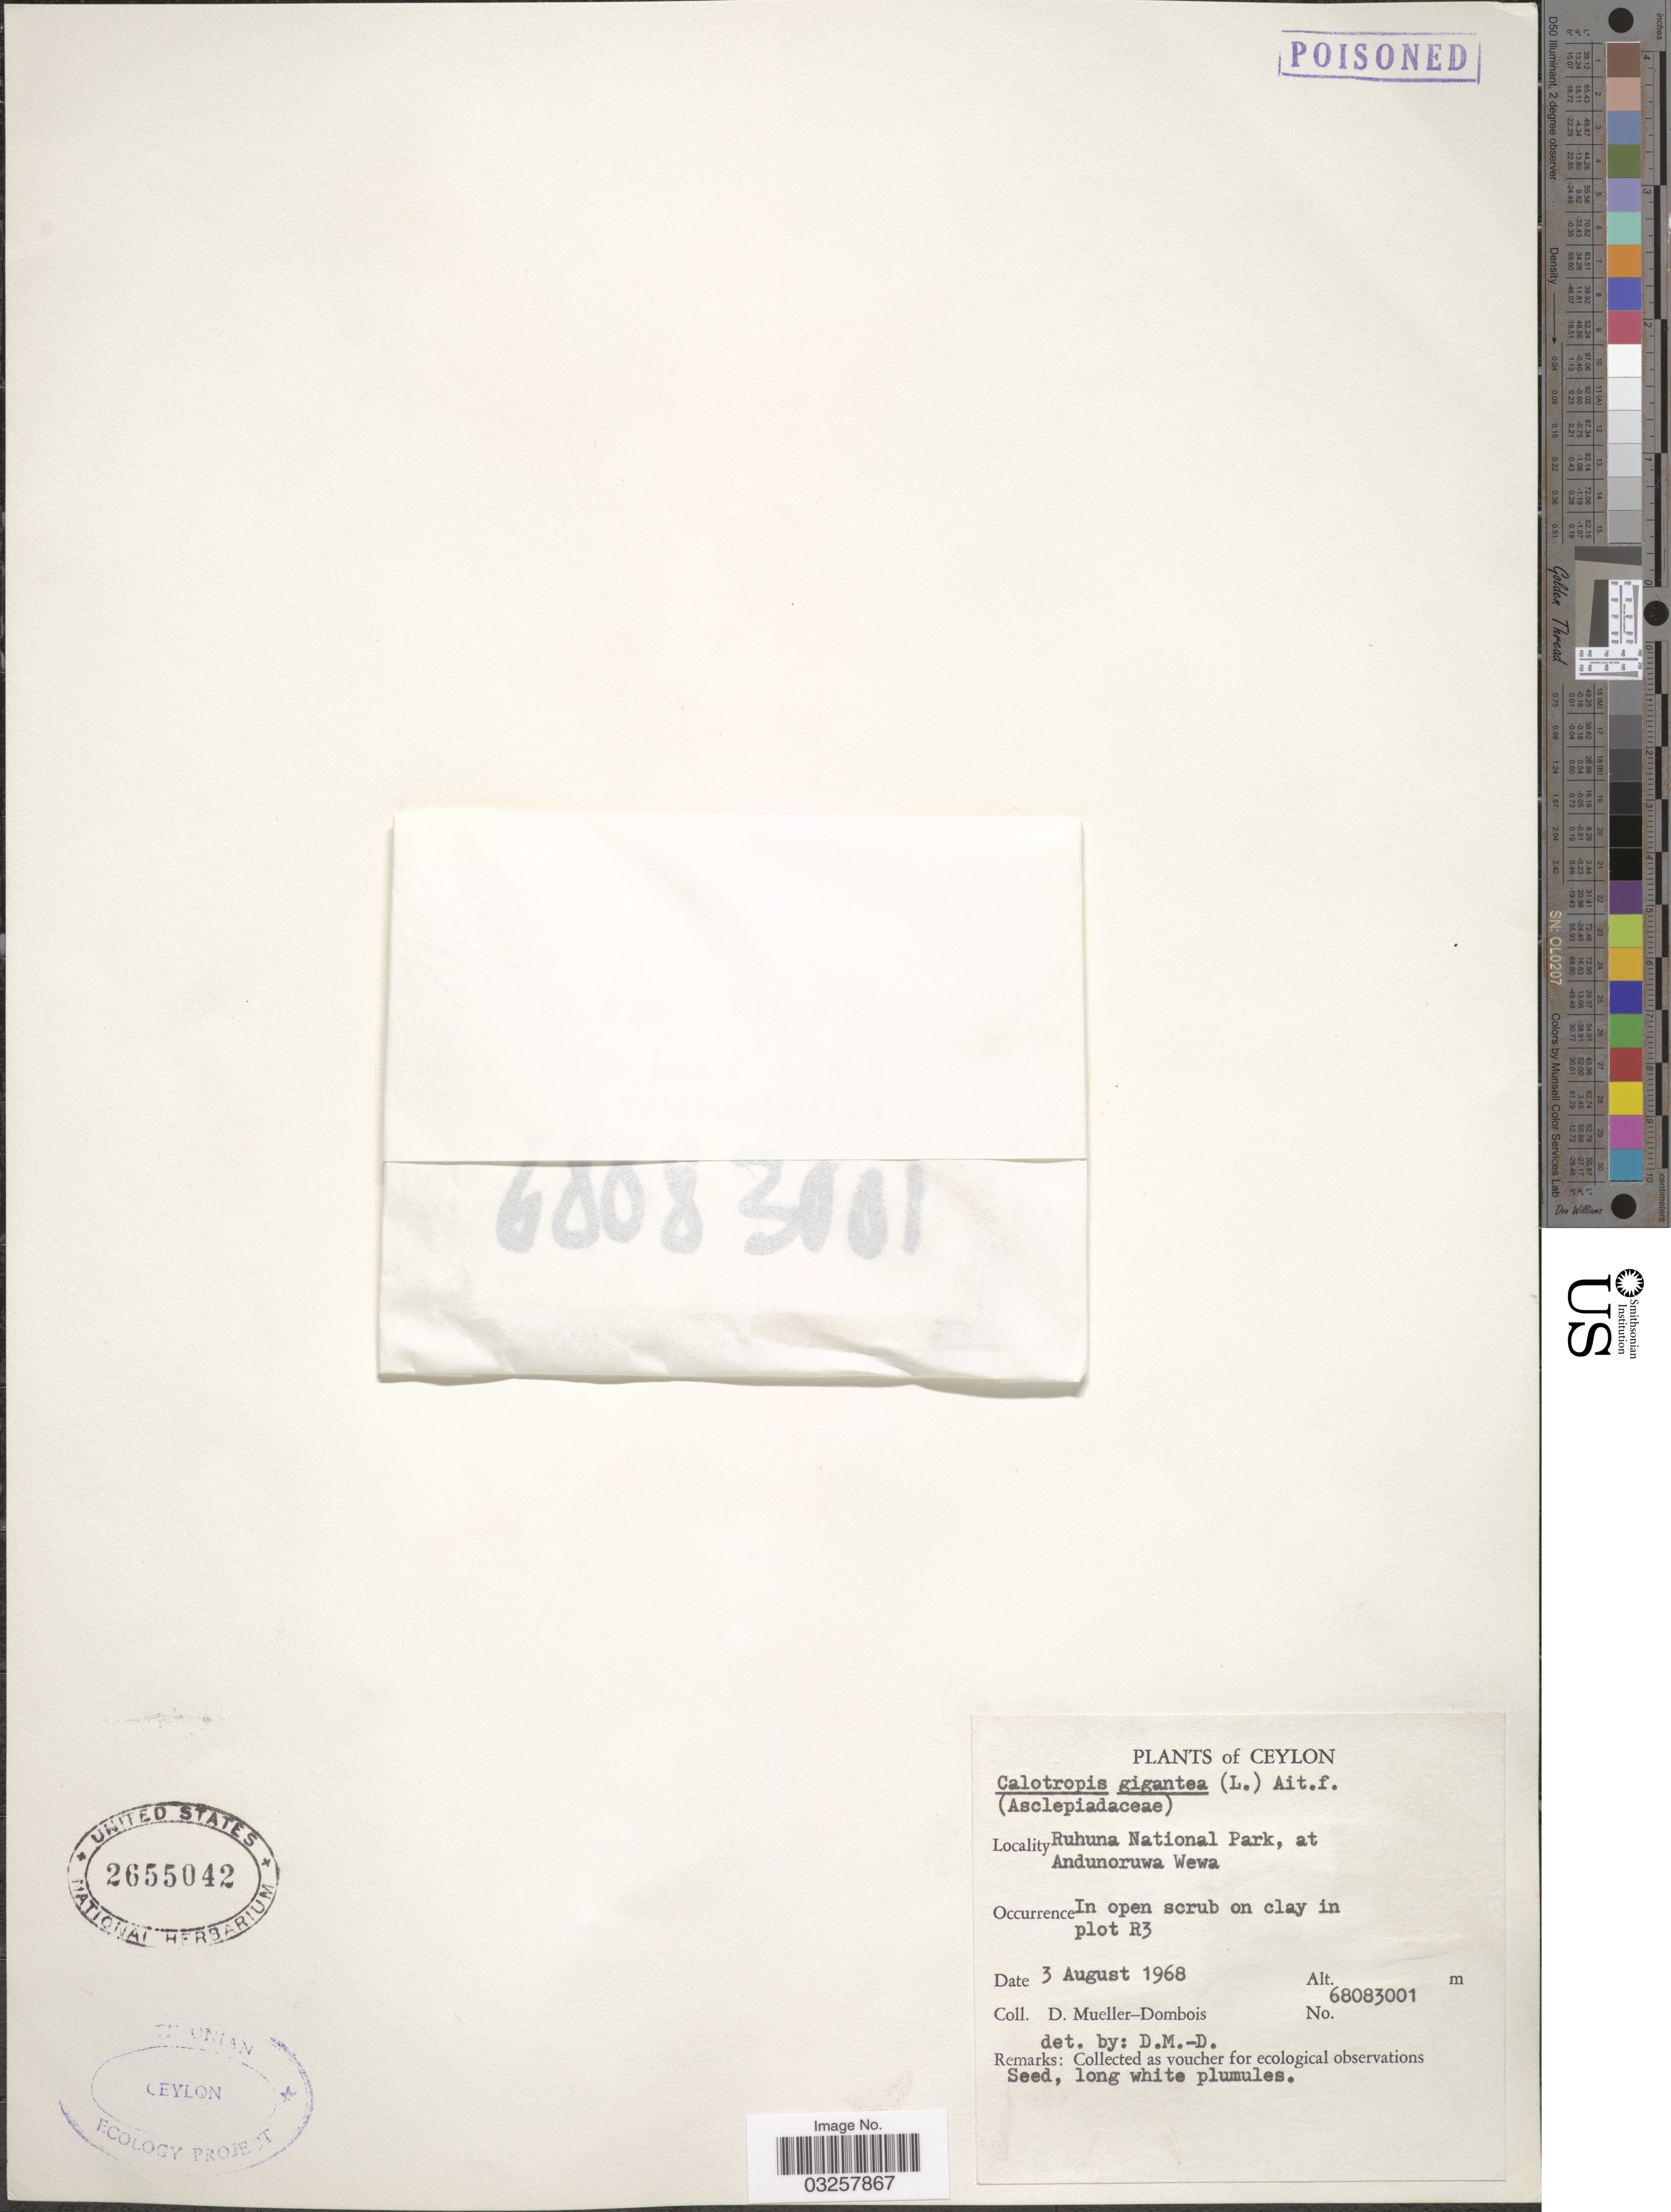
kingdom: Plantae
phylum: Tracheophyta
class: Magnoliopsida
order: Gentianales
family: Apocynaceae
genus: Calotropis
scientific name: Calotropis gigantea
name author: (L.) W.T. Aiton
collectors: D. Mueller-Dombois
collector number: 68083001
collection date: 1968-08-03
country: Sri Lanka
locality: Ceylon. Ruhuna National Park, at Andunoruwa Wewa. Plot R3.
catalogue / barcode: US 2655042